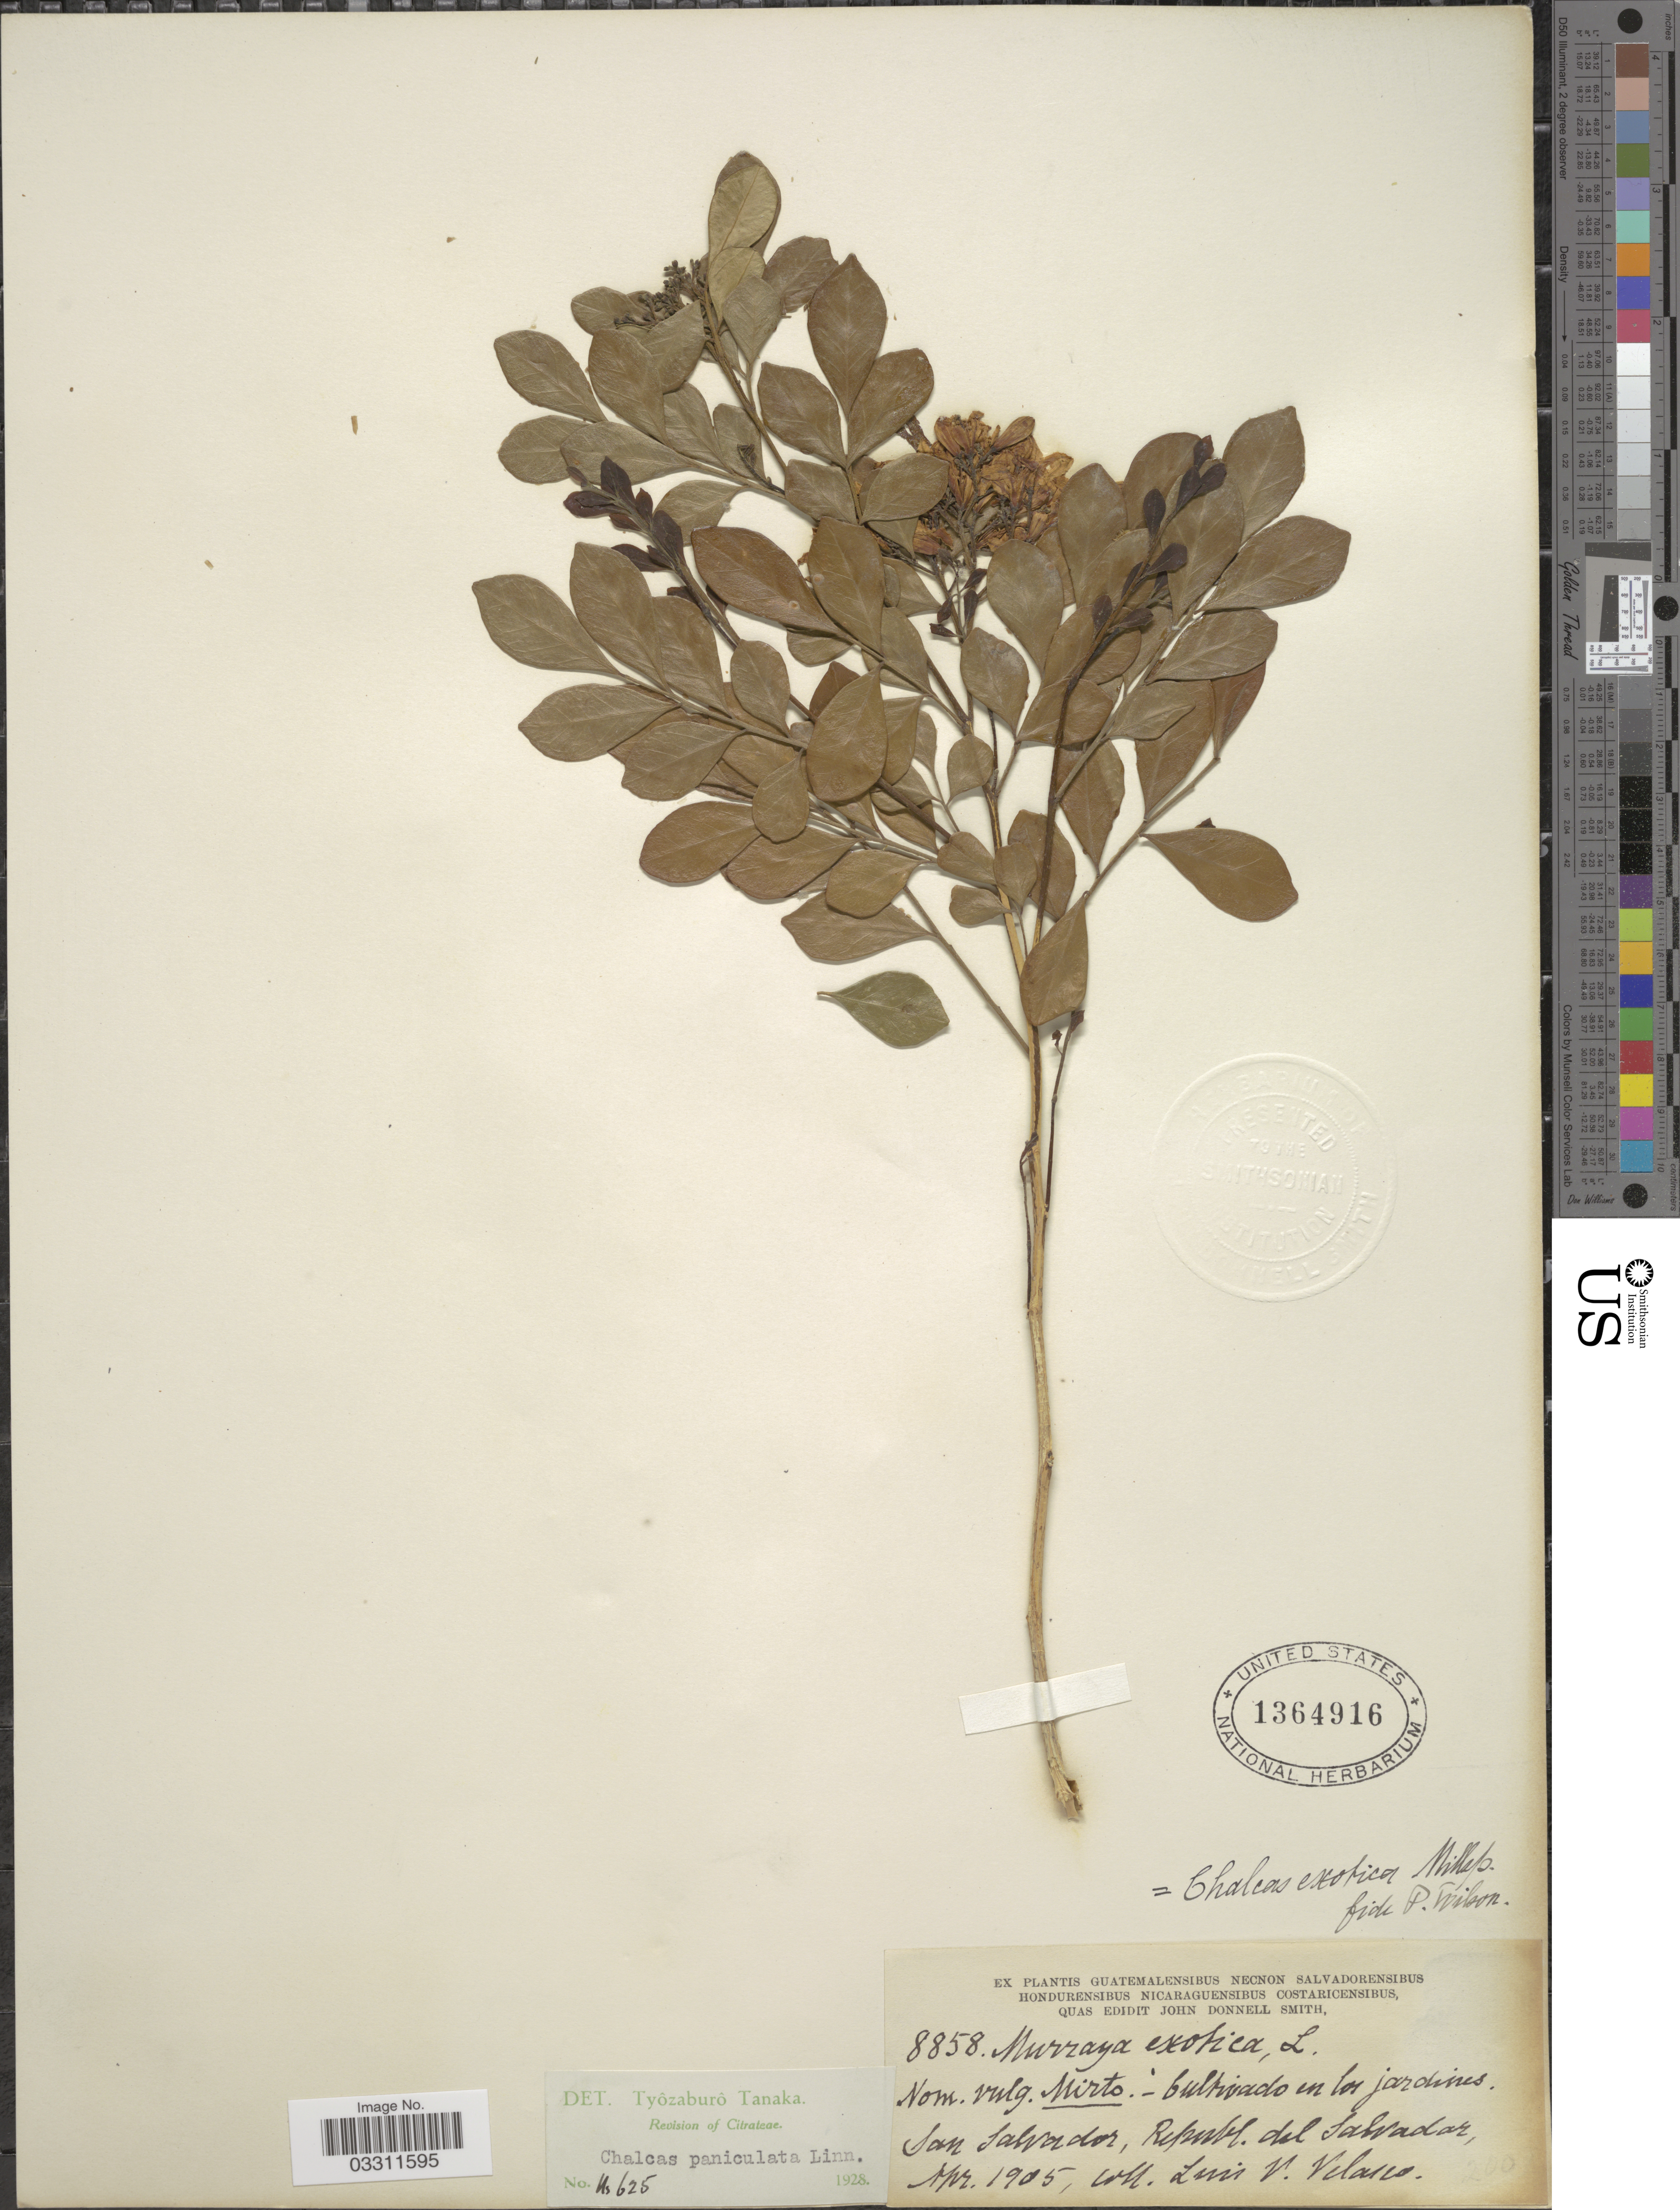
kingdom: Plantae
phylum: Tracheophyta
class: Magnoliopsida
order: Sapindales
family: Rutaceae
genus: Murraya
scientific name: Murraya paniculata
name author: (L.) Jack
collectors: L. Velasco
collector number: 8858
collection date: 1905-03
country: El Salvador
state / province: San Salvador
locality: Cultivado en los jardines.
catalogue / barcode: US 1364916